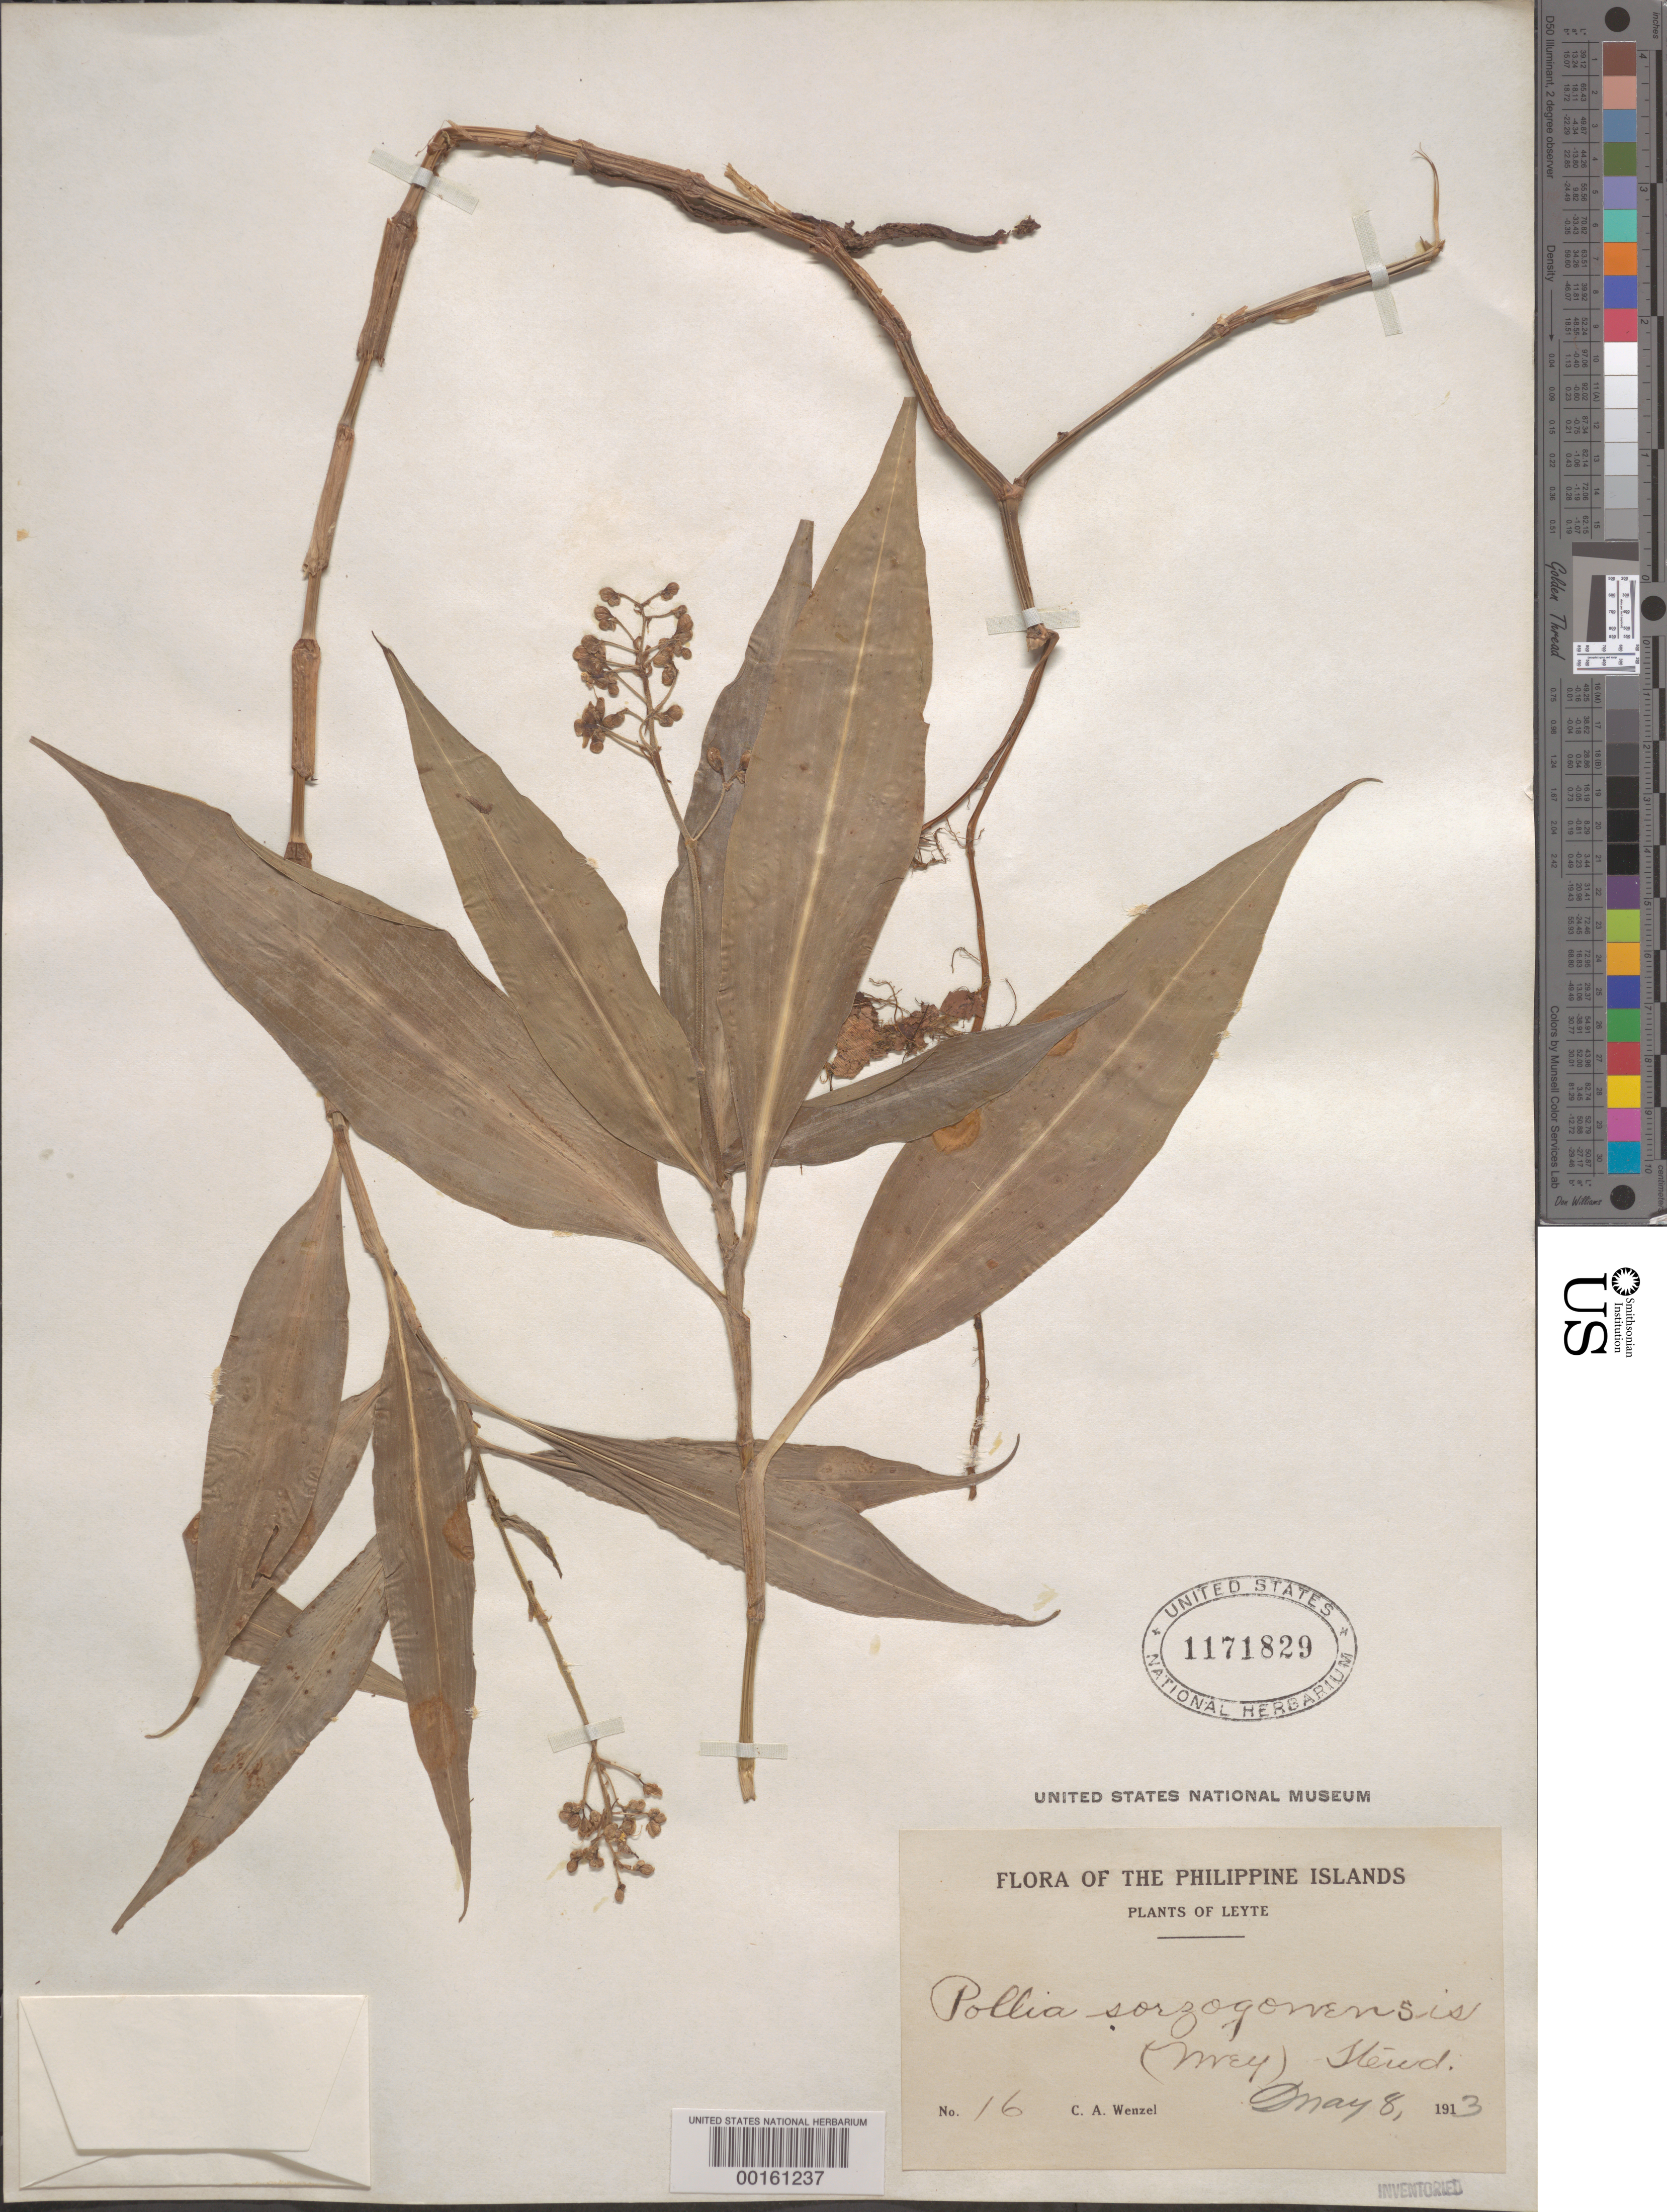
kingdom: Plantae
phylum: Tracheophyta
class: Liliopsida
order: Commelinales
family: Commelinaceae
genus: Pollia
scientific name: Pollia secundiflora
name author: (Blume) Bakh. f.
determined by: Strong, Mark T., (BOT), Smithsonian Institution - National Museum of Natural History (UNITED STATES)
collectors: C. Wenzel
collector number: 16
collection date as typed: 08 May 1913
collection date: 1913-05-08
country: Philippines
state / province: Eastern Visayas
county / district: Leyte / Southern Leyte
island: Leyte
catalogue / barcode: US 1171829